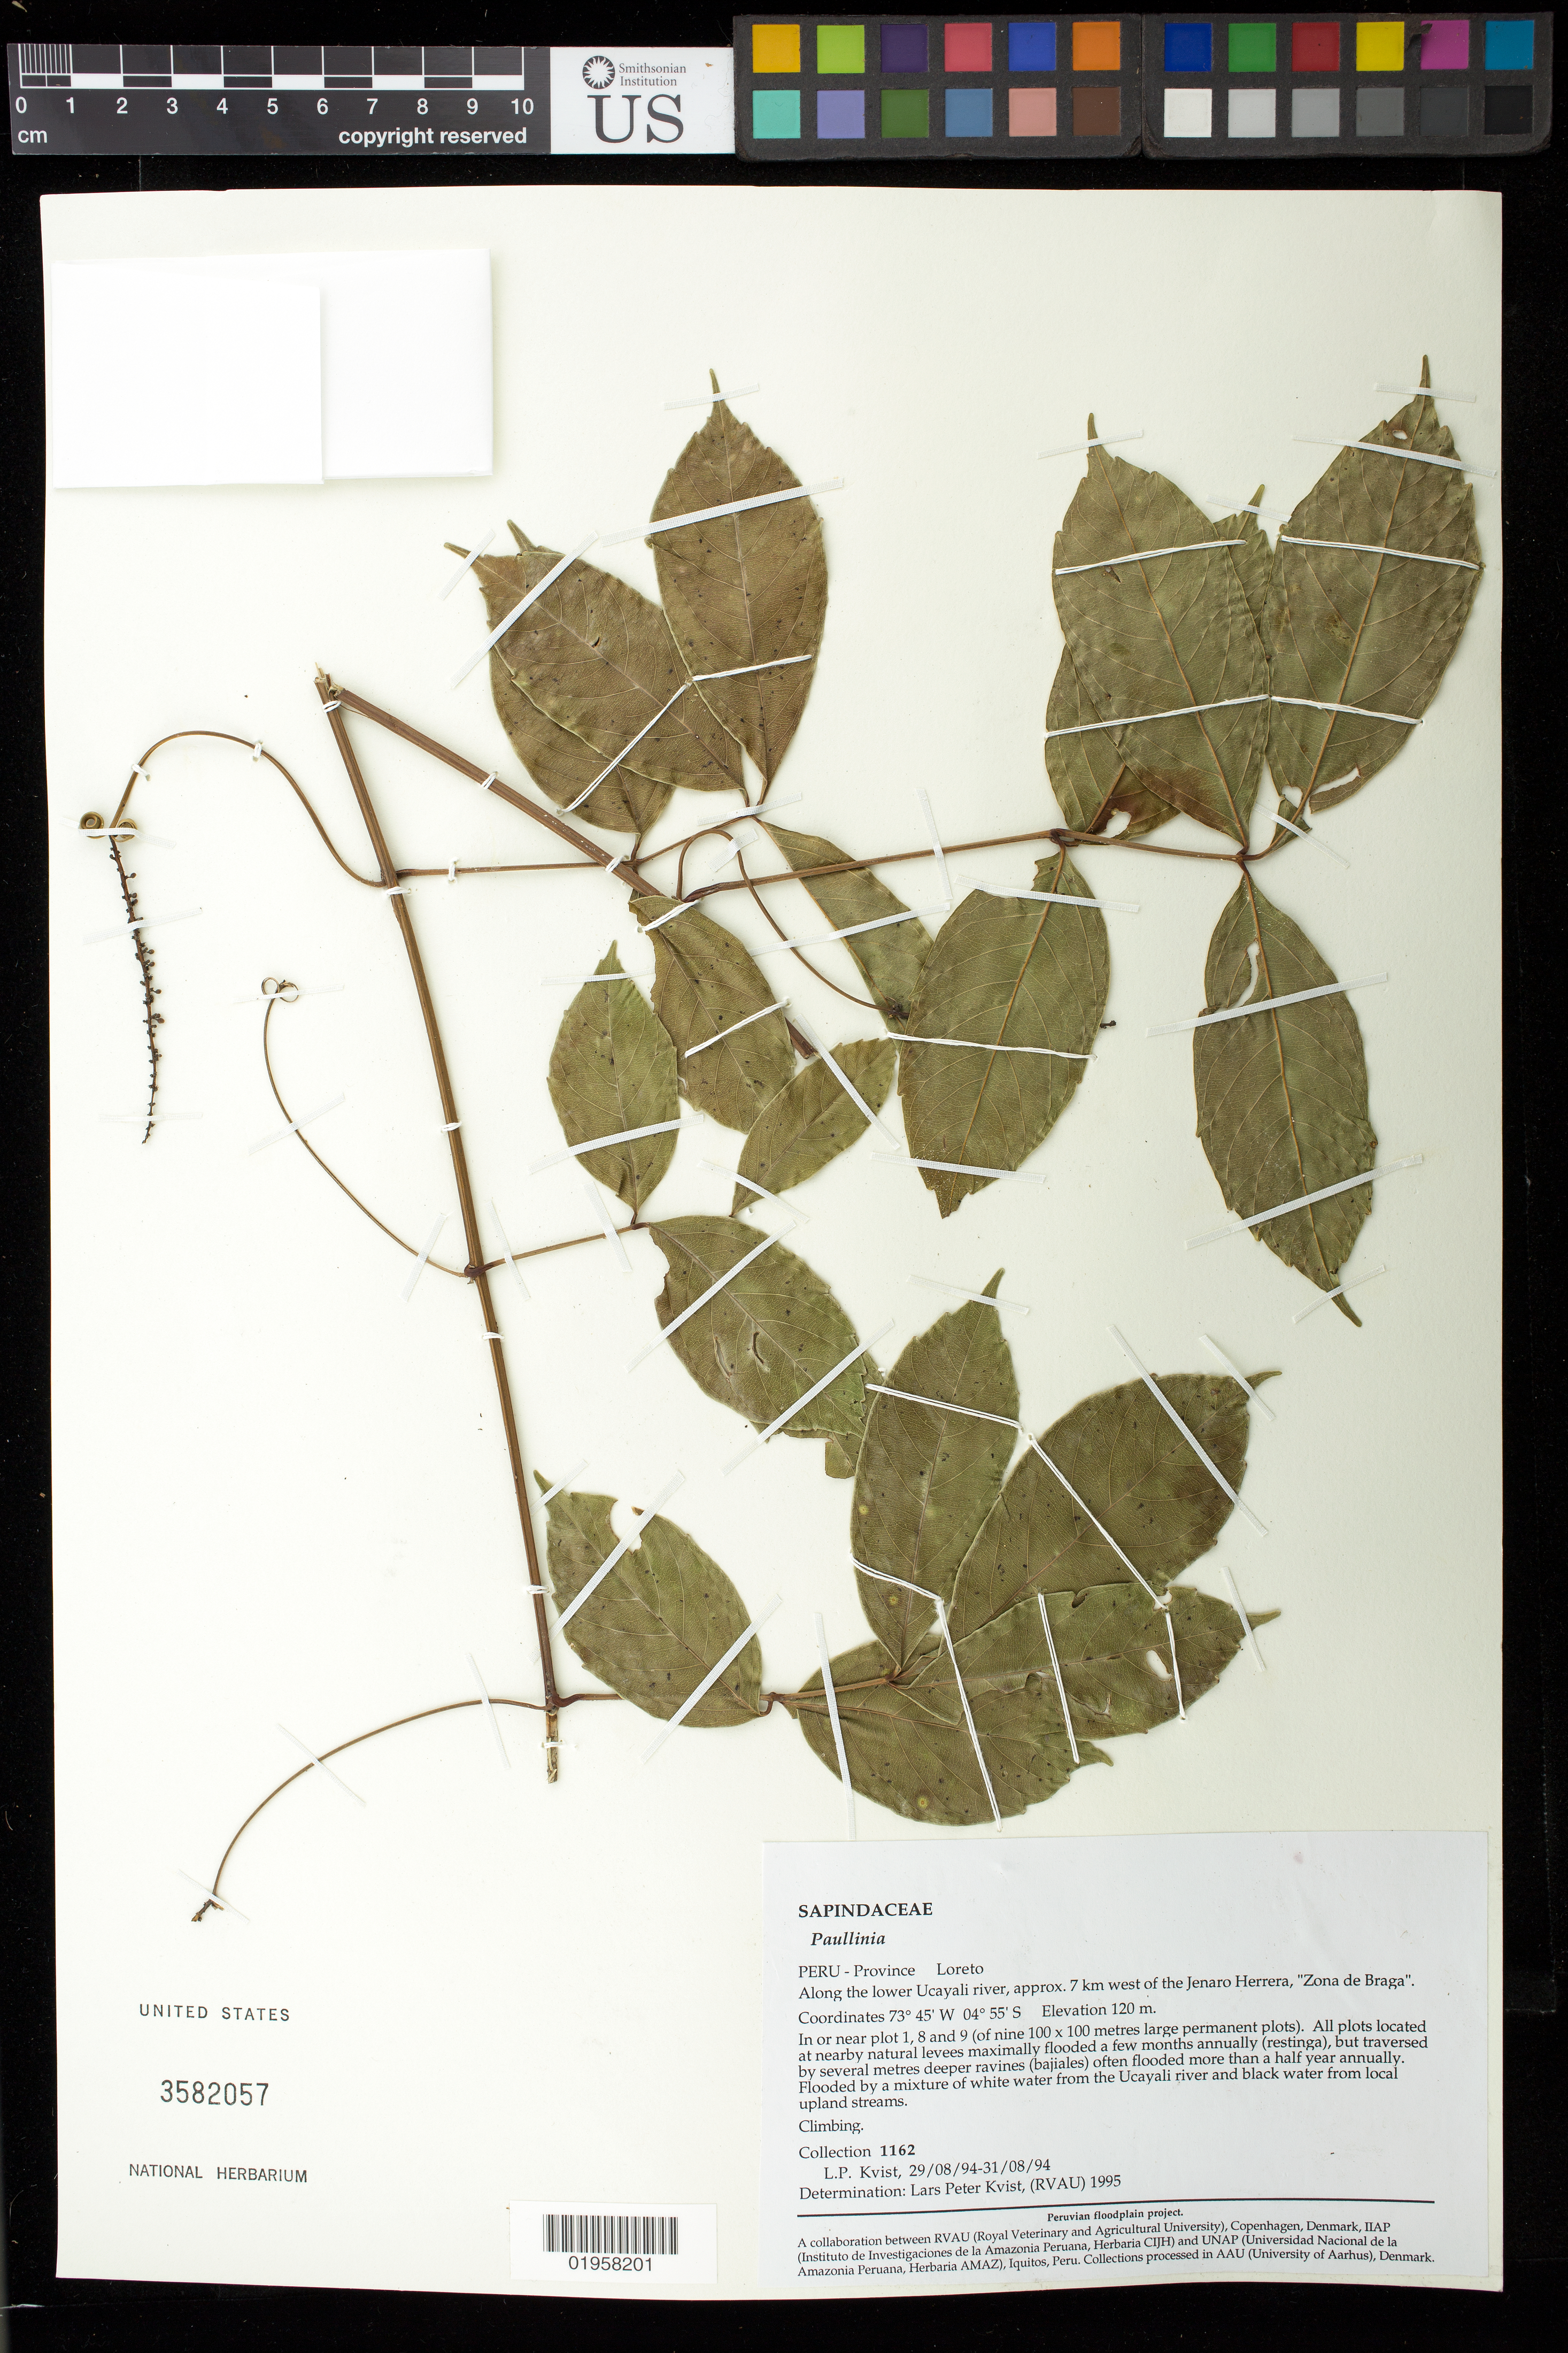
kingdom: Plantae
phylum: Tracheophyta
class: Magnoliopsida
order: Sapindales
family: Sapindaceae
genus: Paullinia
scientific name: Paullinia sp.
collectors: L. P. Kvist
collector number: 1162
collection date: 1994-08-29/1994-08-31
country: Peru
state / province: Loreto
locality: Ucayali River, approx. 7 km W of the Jenaro Herrera, "Zona de Braga". In or near plot 1, 8 or 9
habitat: Plots located at nearby natural levees maximally flooded a few months annually (restinga) but traversed by several metres deeper ravines (Bajiales) often flooded more than a half year annually. Flooded by a mixture of white water from the Ucayali river and black water from local upland streams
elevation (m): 120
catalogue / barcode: US 3582057